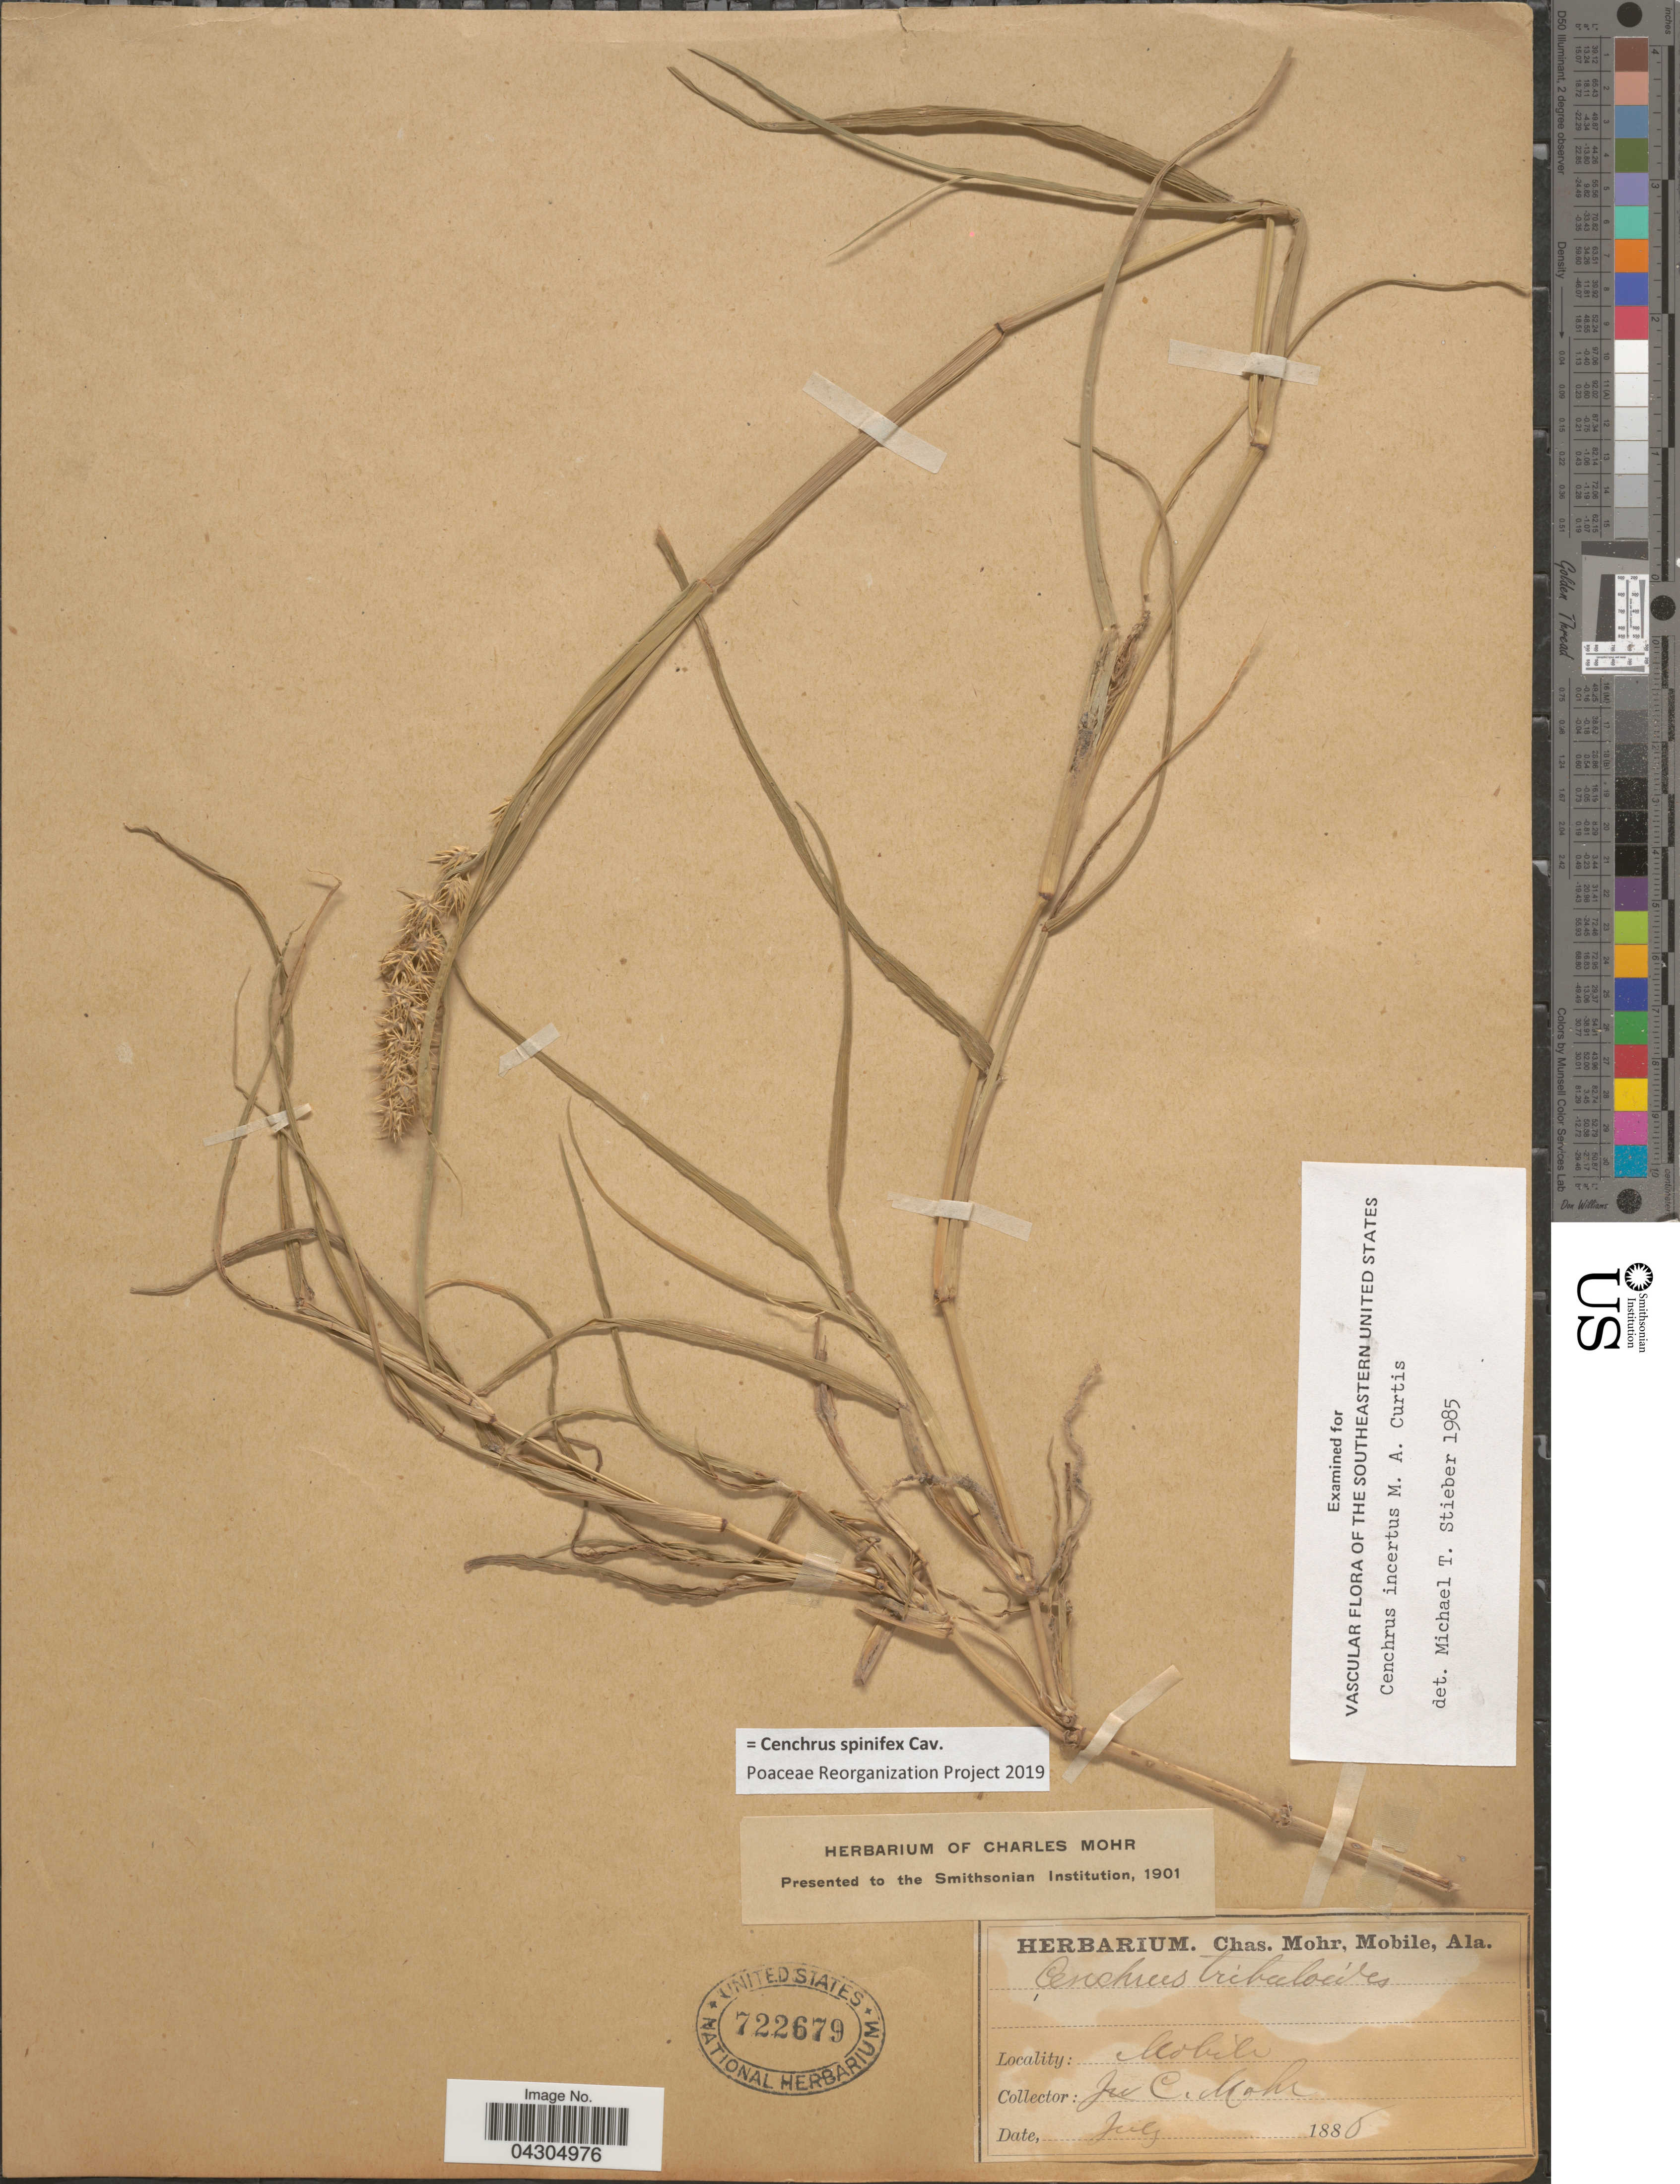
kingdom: Plantae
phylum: Tracheophyta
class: Liliopsida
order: Poales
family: Poaceae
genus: Cenchrus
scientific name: Cenchrus spinifex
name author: Cav.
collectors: Mohr, C. T. (herbarium)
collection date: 1888-07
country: United States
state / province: Alabama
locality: Mobile.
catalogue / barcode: US 722679